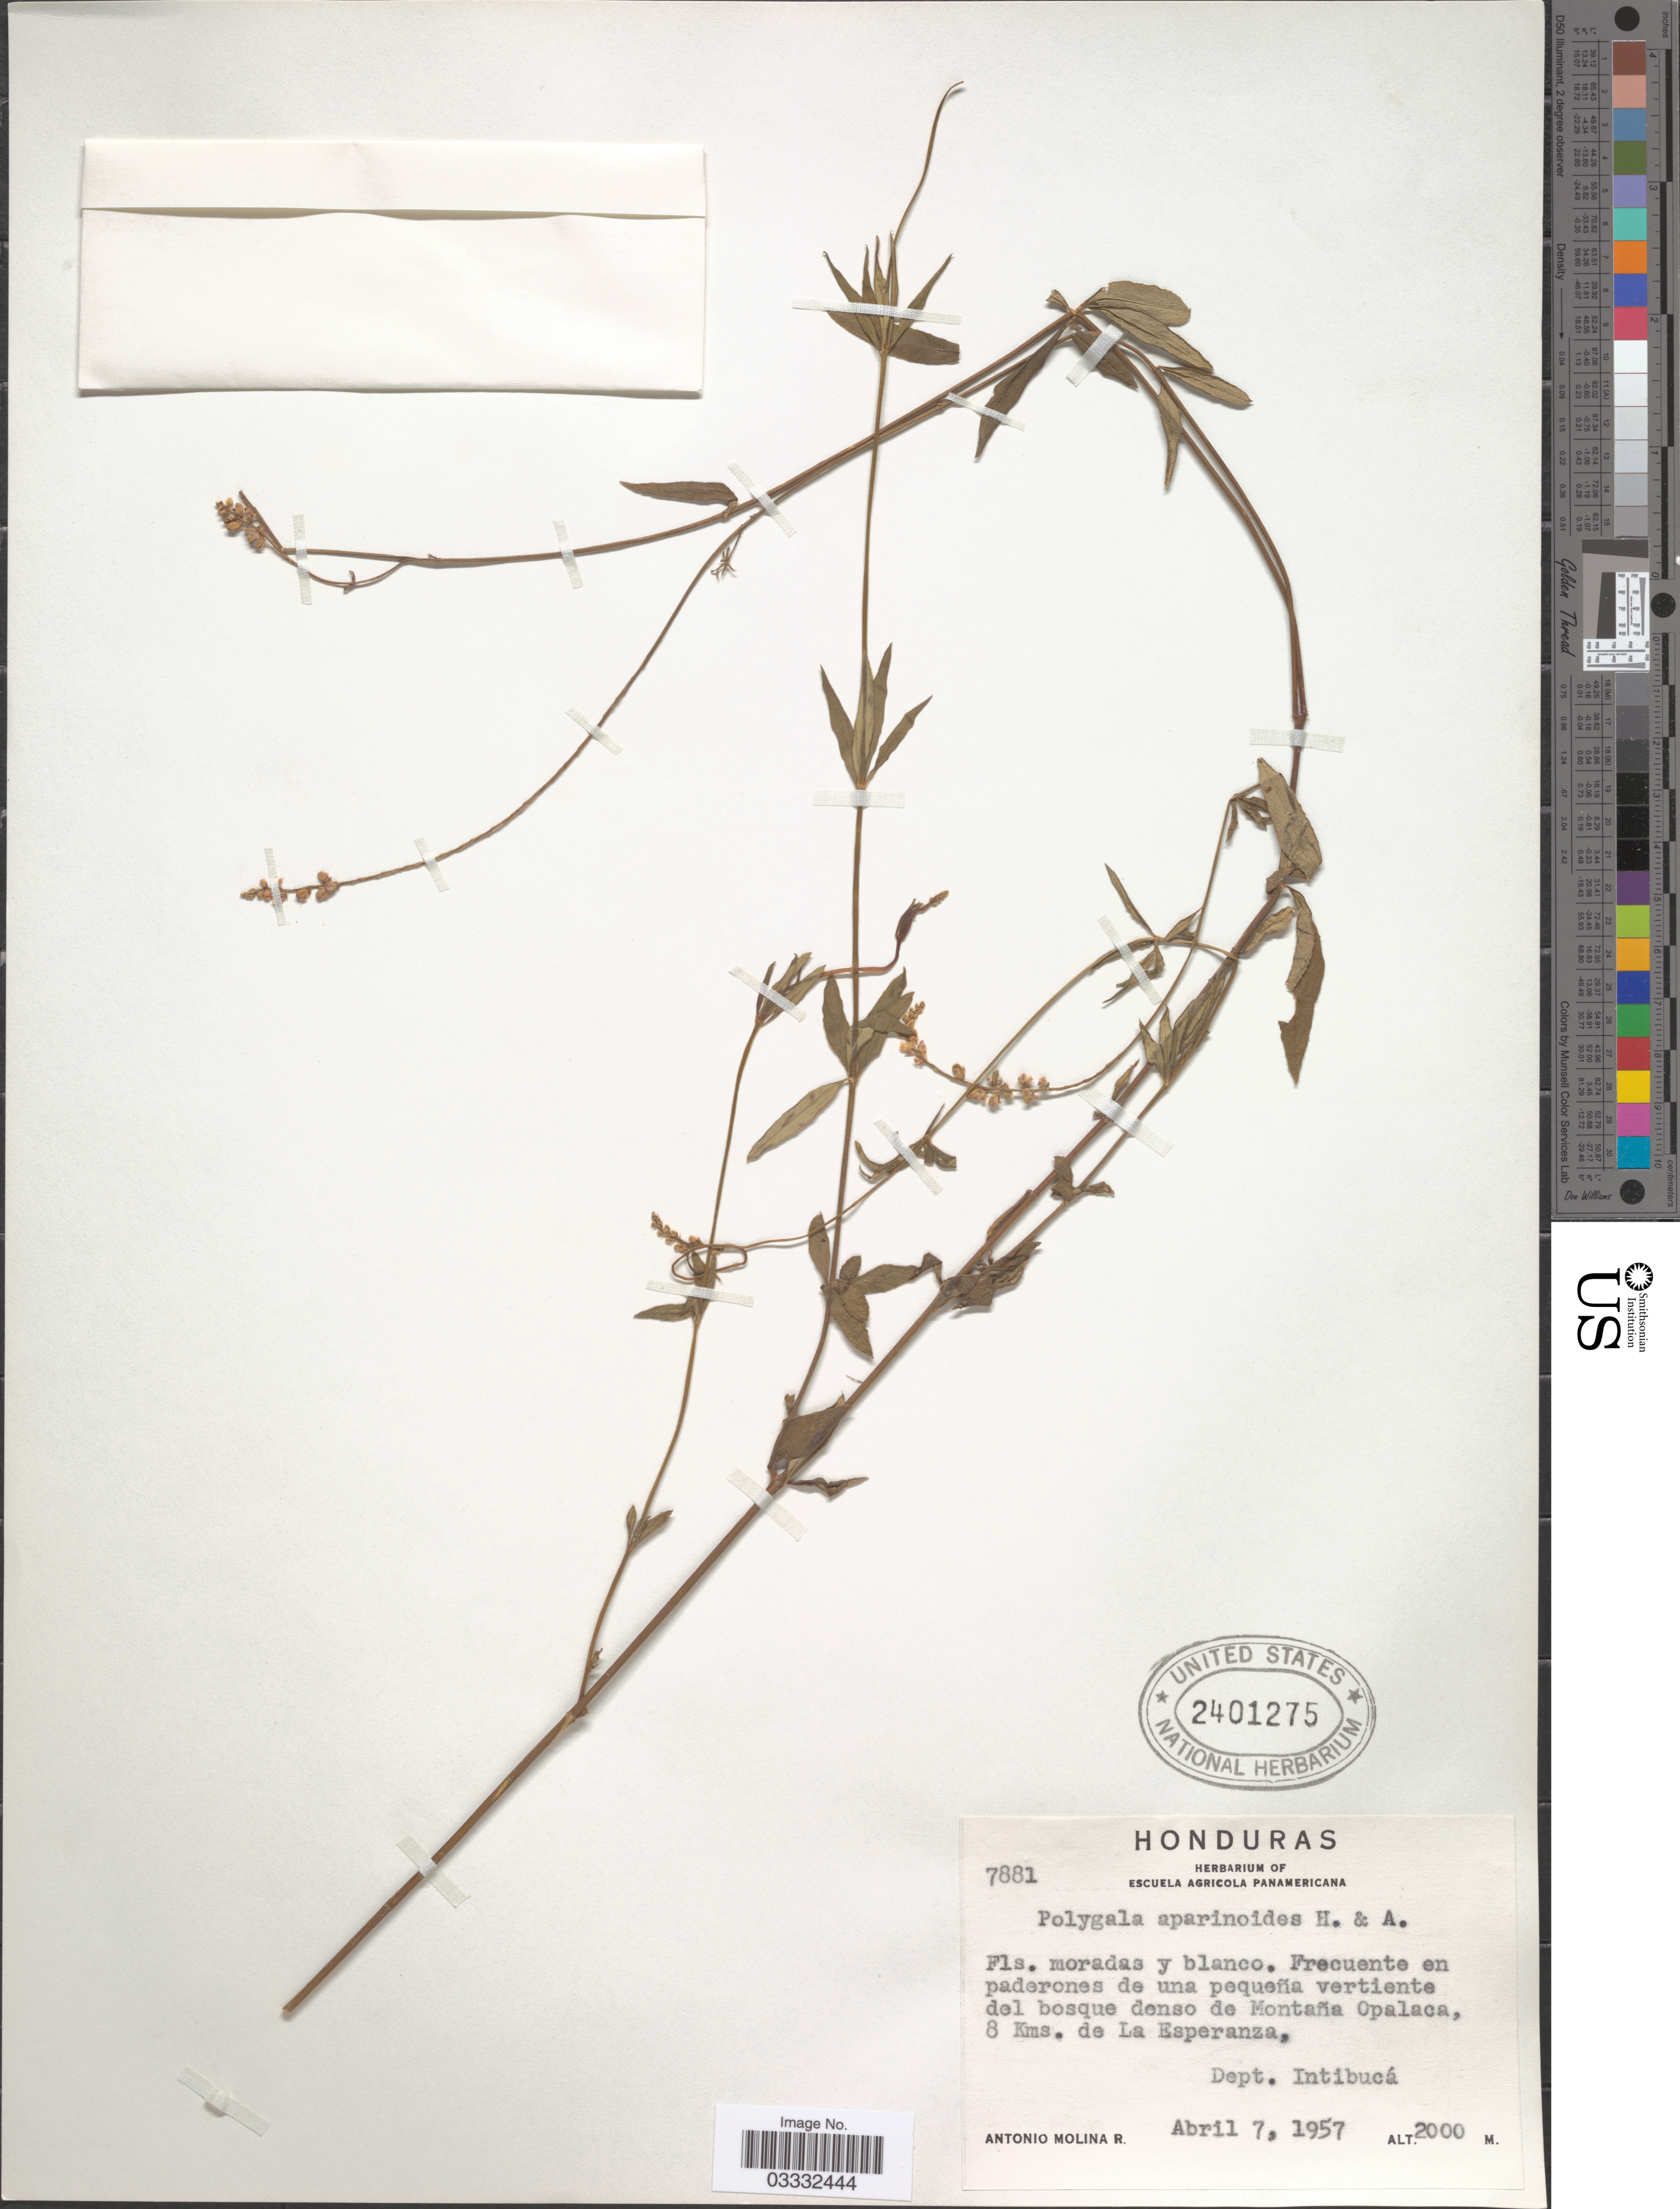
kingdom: Plantae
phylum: Tracheophyta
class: Magnoliopsida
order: Fabales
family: Polygalaceae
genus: Polygala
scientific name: Polygala aparinoides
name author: Hook. & Arn.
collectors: A. Molina R.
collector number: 7881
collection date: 1957-04-07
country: Honduras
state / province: Intibuca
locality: Frecuente en paderones de una pequeña vertiente del bosque denso de Montaña Opalaca, 8 Kms. de La Esperanza, Dept. Intibucá.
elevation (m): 2000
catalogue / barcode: US 2401275